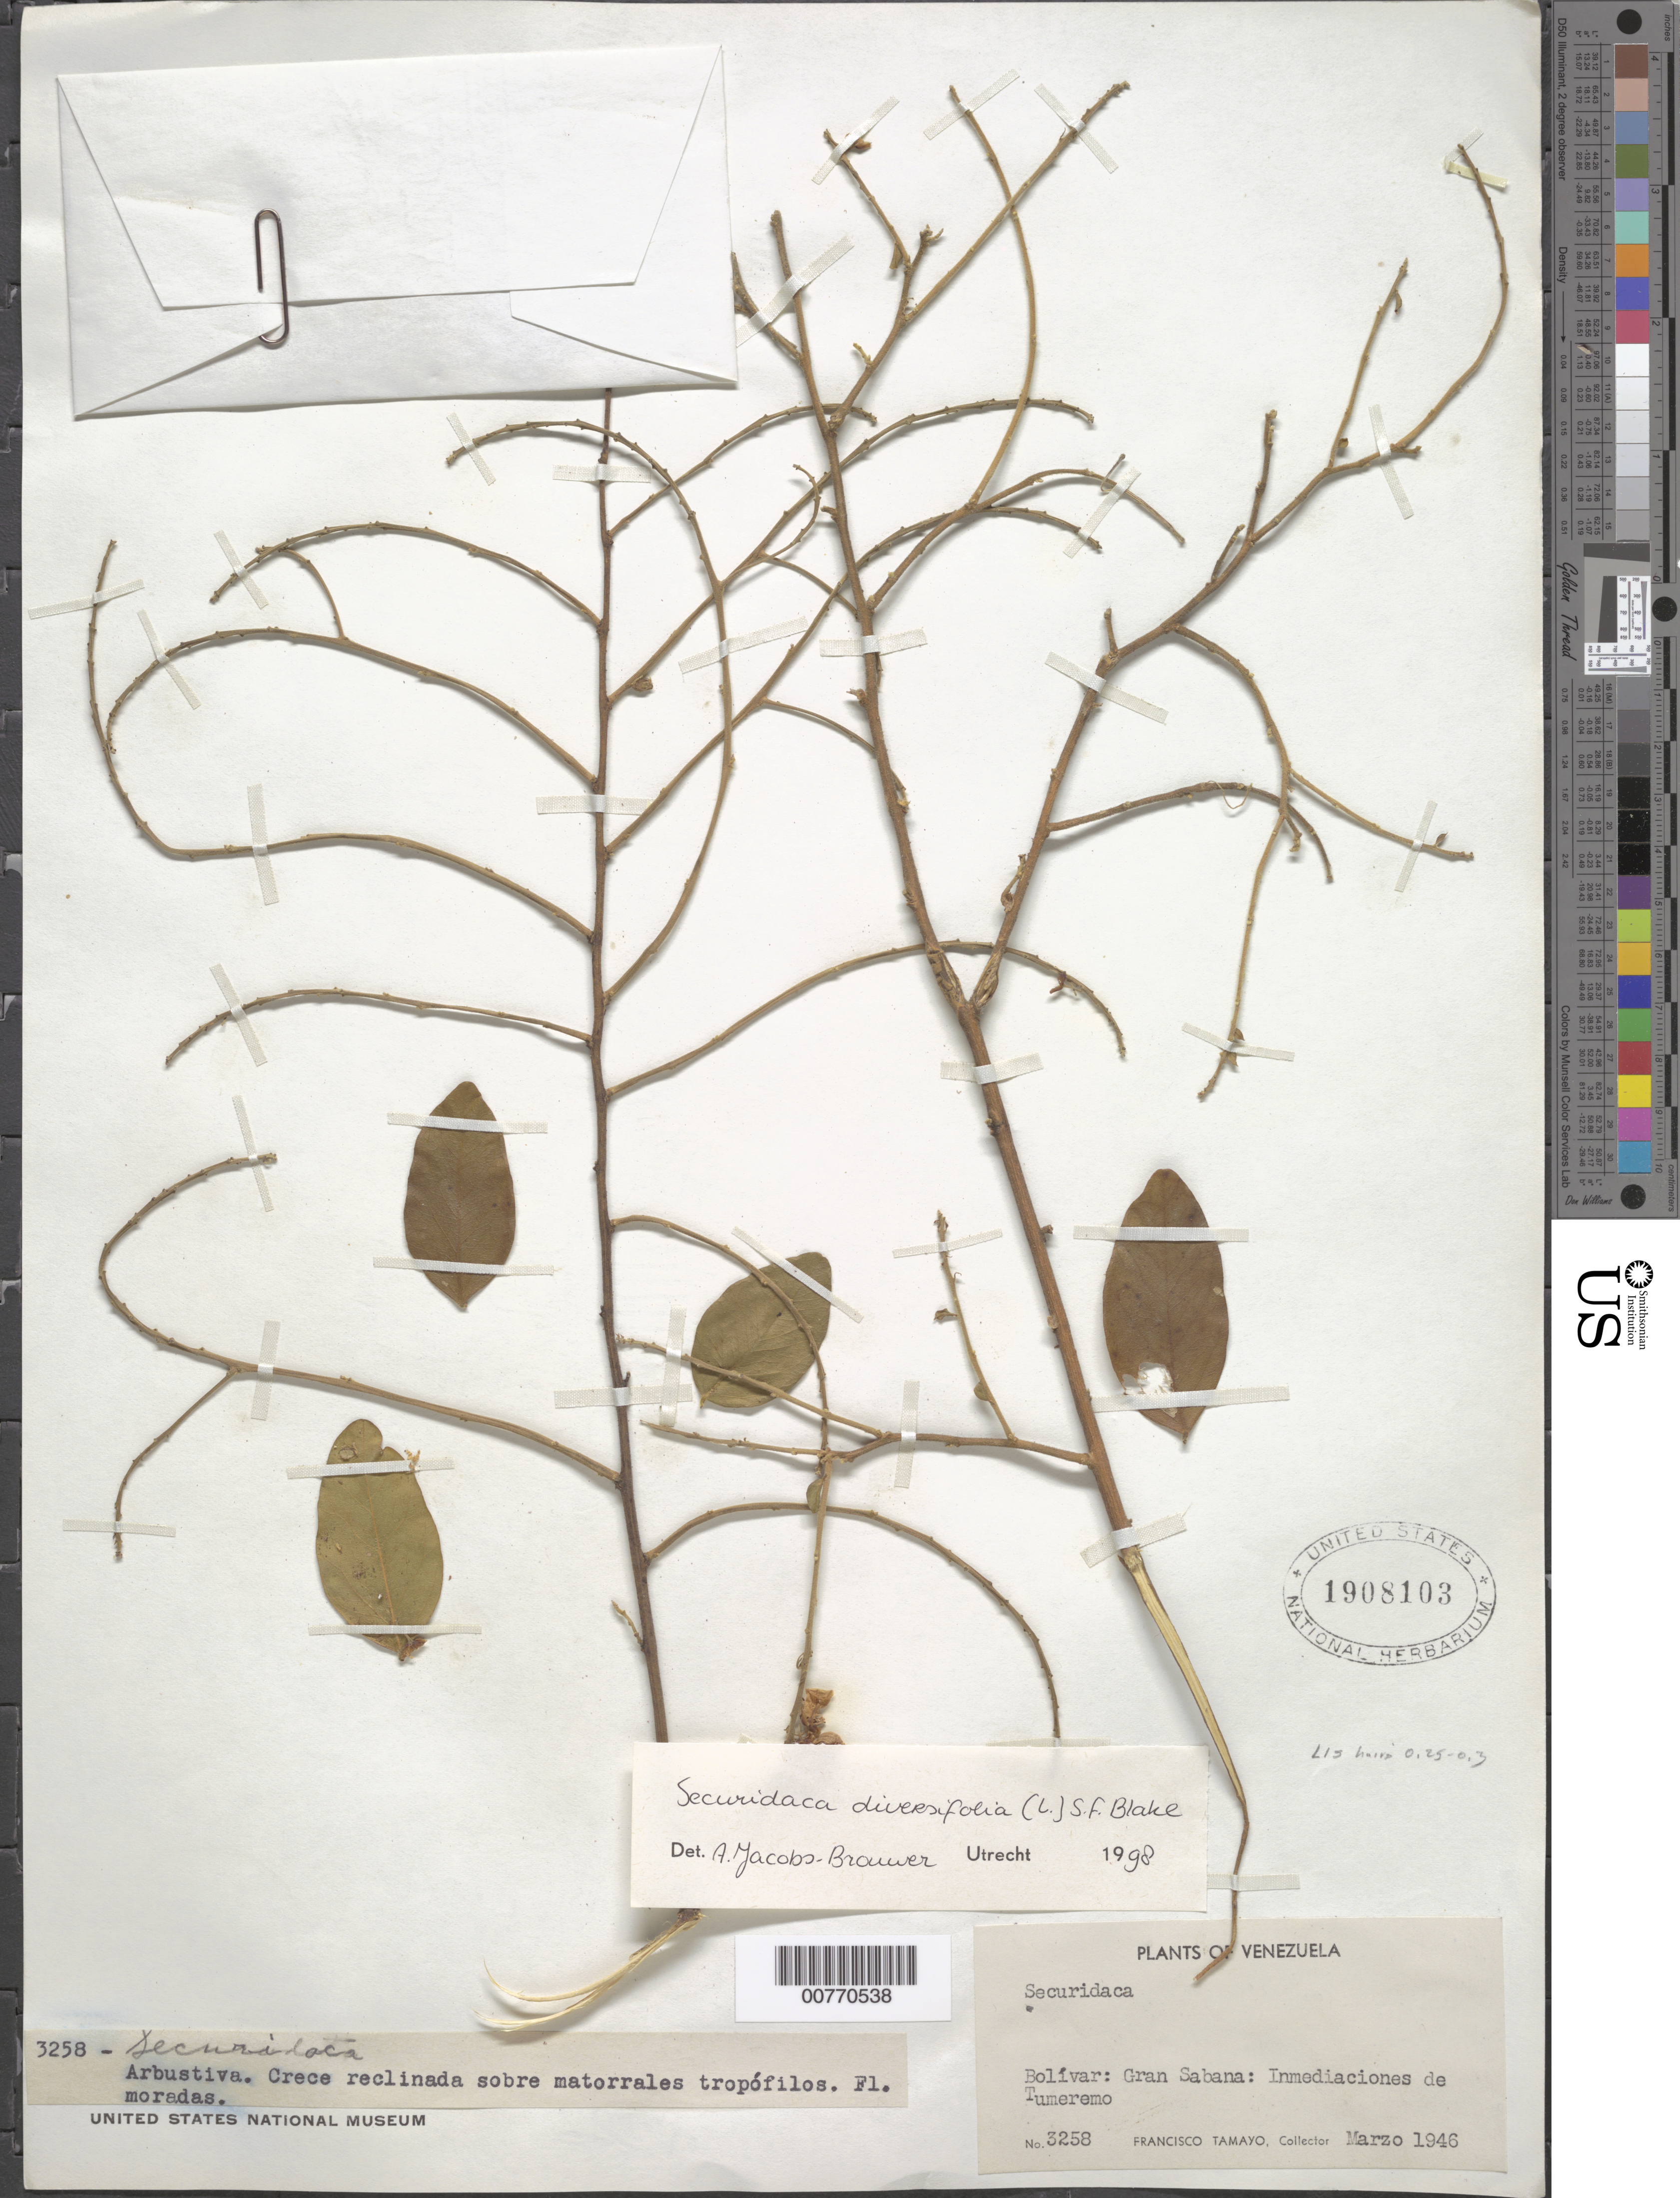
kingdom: Plantae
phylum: Tracheophyta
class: Magnoliopsida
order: Fabales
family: Polygalaceae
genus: Securidaca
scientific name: Securidaca diversifolia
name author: (L.) S.F. Blake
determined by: Jacobs-Brouwer, A.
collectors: F. Tamayo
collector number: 3258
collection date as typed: Mar-46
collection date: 1946-03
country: Venezuela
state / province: Bolívar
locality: Gran Sabana, Tumeremo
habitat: Sobre matorrales tropofilos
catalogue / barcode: US 1908103